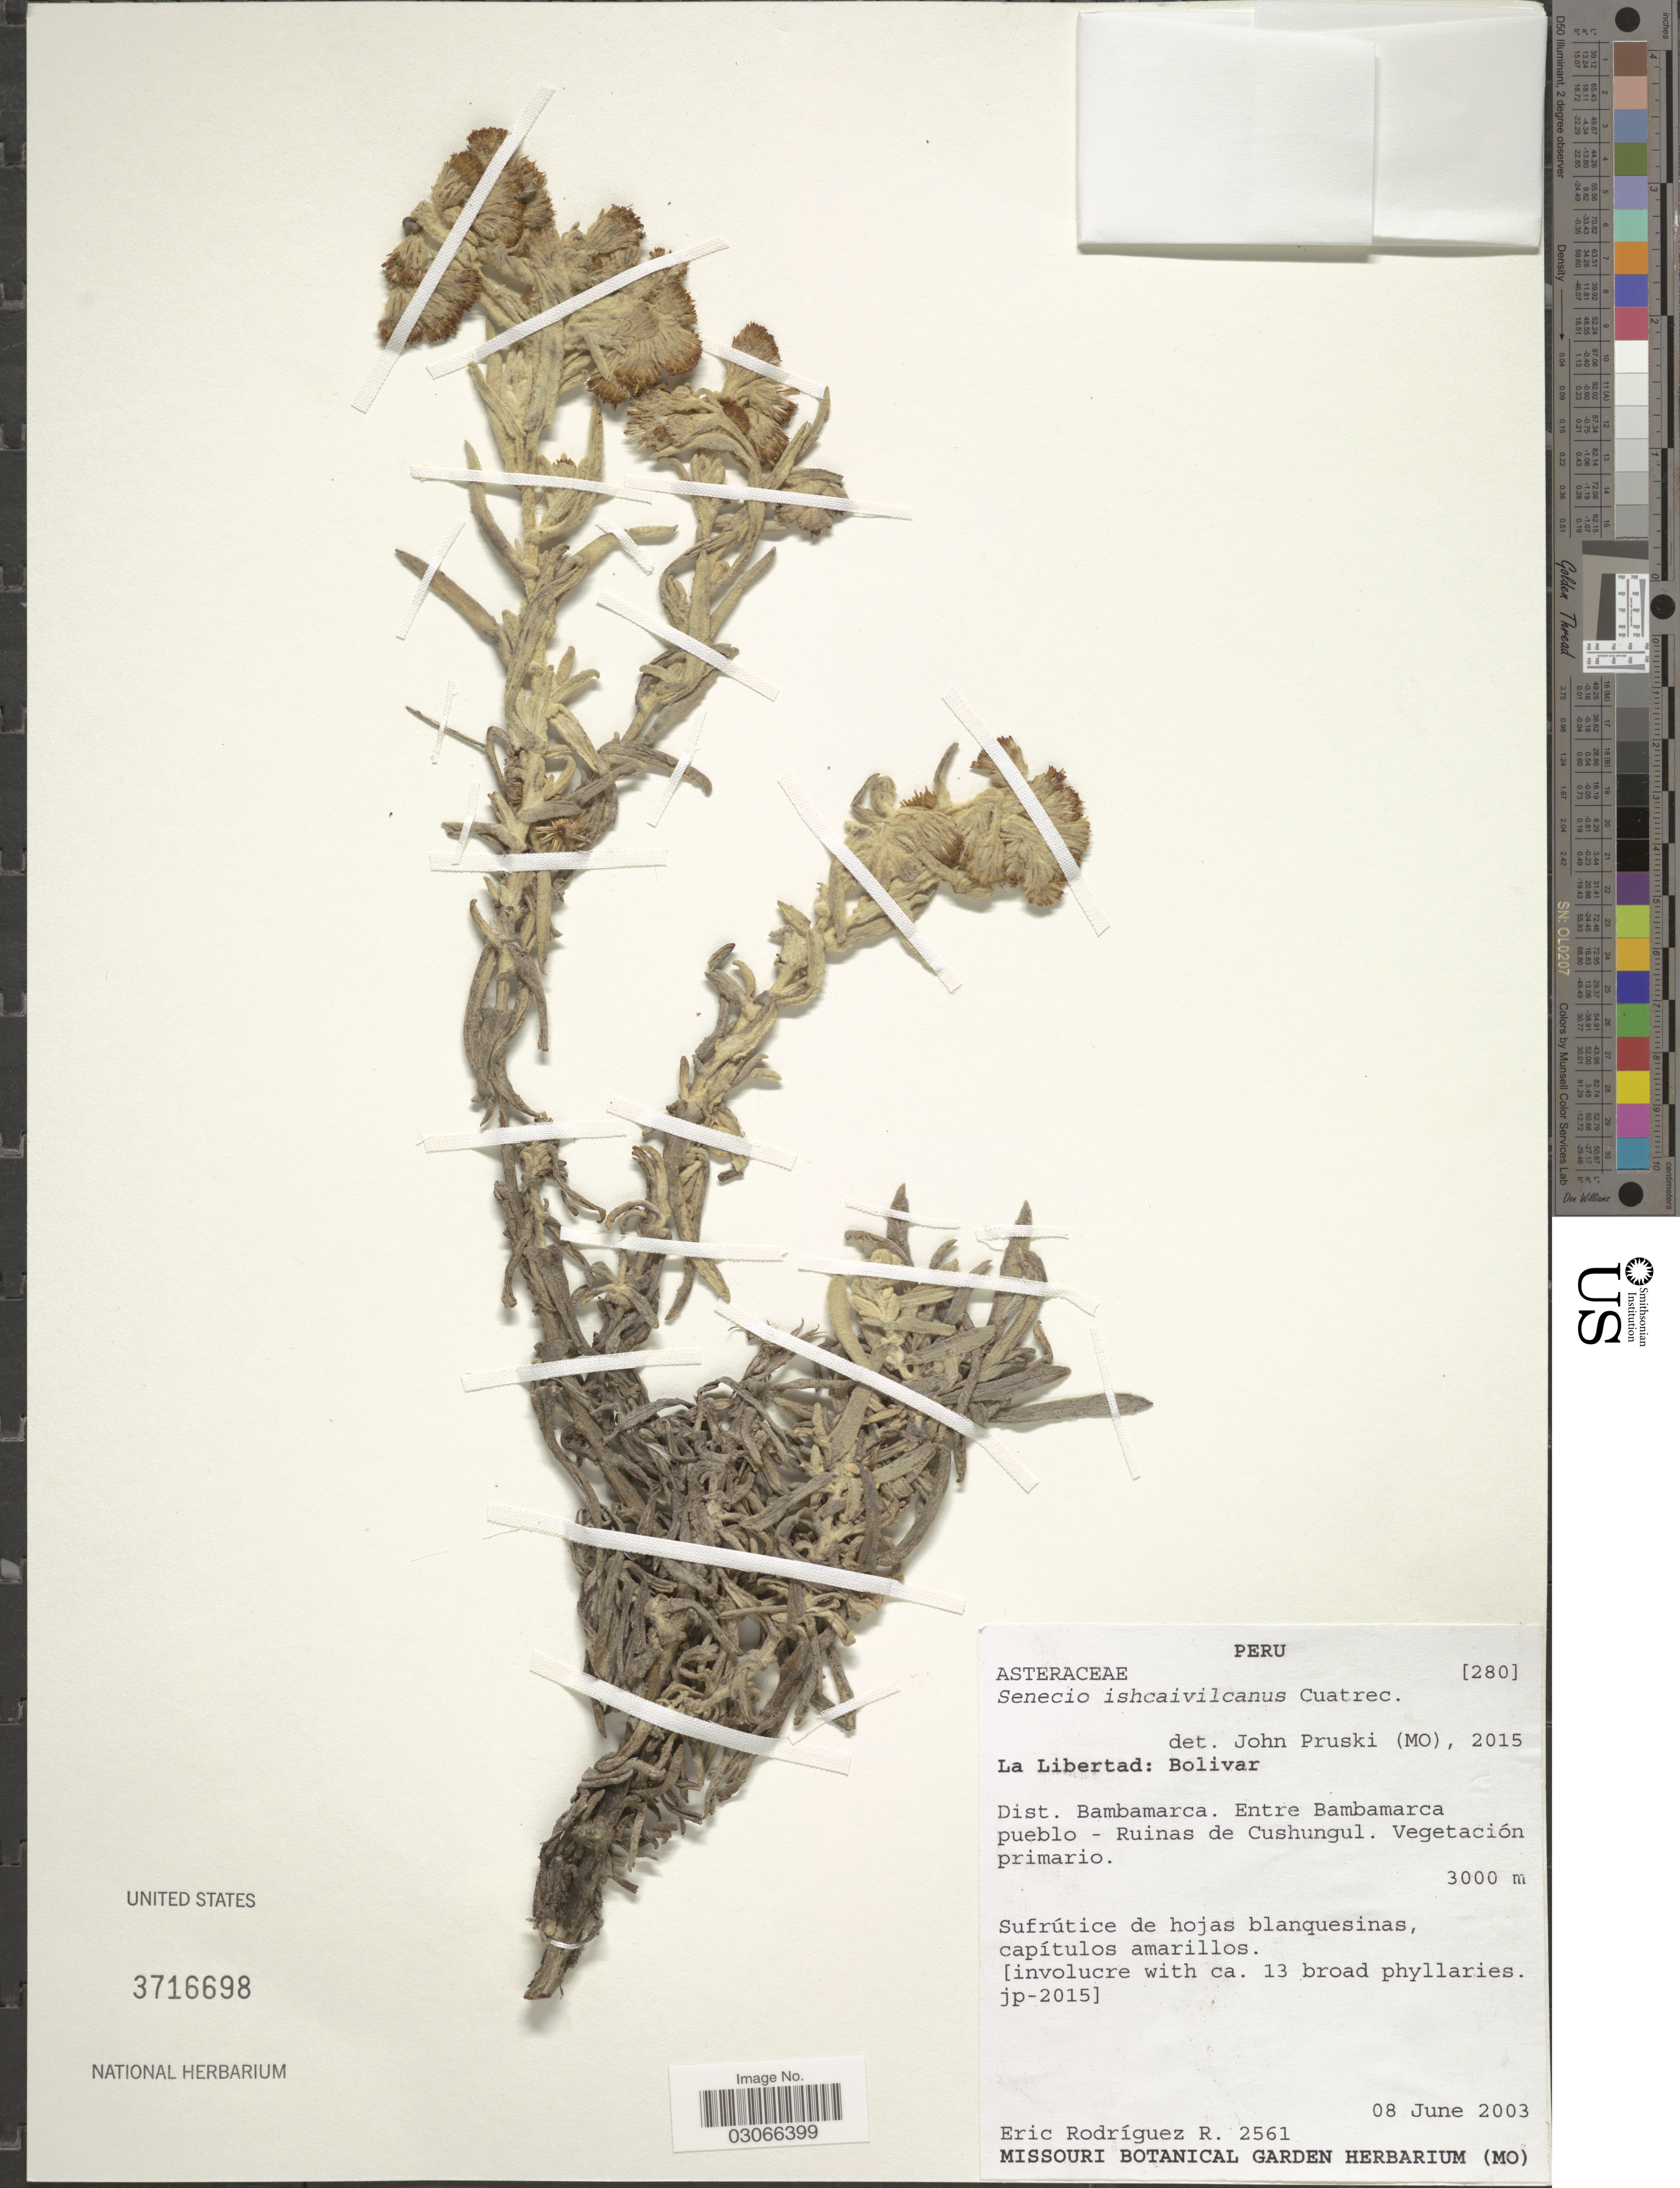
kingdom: Plantae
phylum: Tracheophyta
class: Magnoliopsida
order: Asterales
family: Asteraceae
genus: Senecio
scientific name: Senecio ishcaivilcanus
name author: Cuatrec.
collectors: E. F. Rodrignez R.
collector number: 2561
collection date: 2003-06-08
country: Peru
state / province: La Libertad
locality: Bolivar. Dist. Bambamarca. Entre Bambamarca pueblo - Ruinas de Cushungul.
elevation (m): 3000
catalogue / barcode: US 3716698